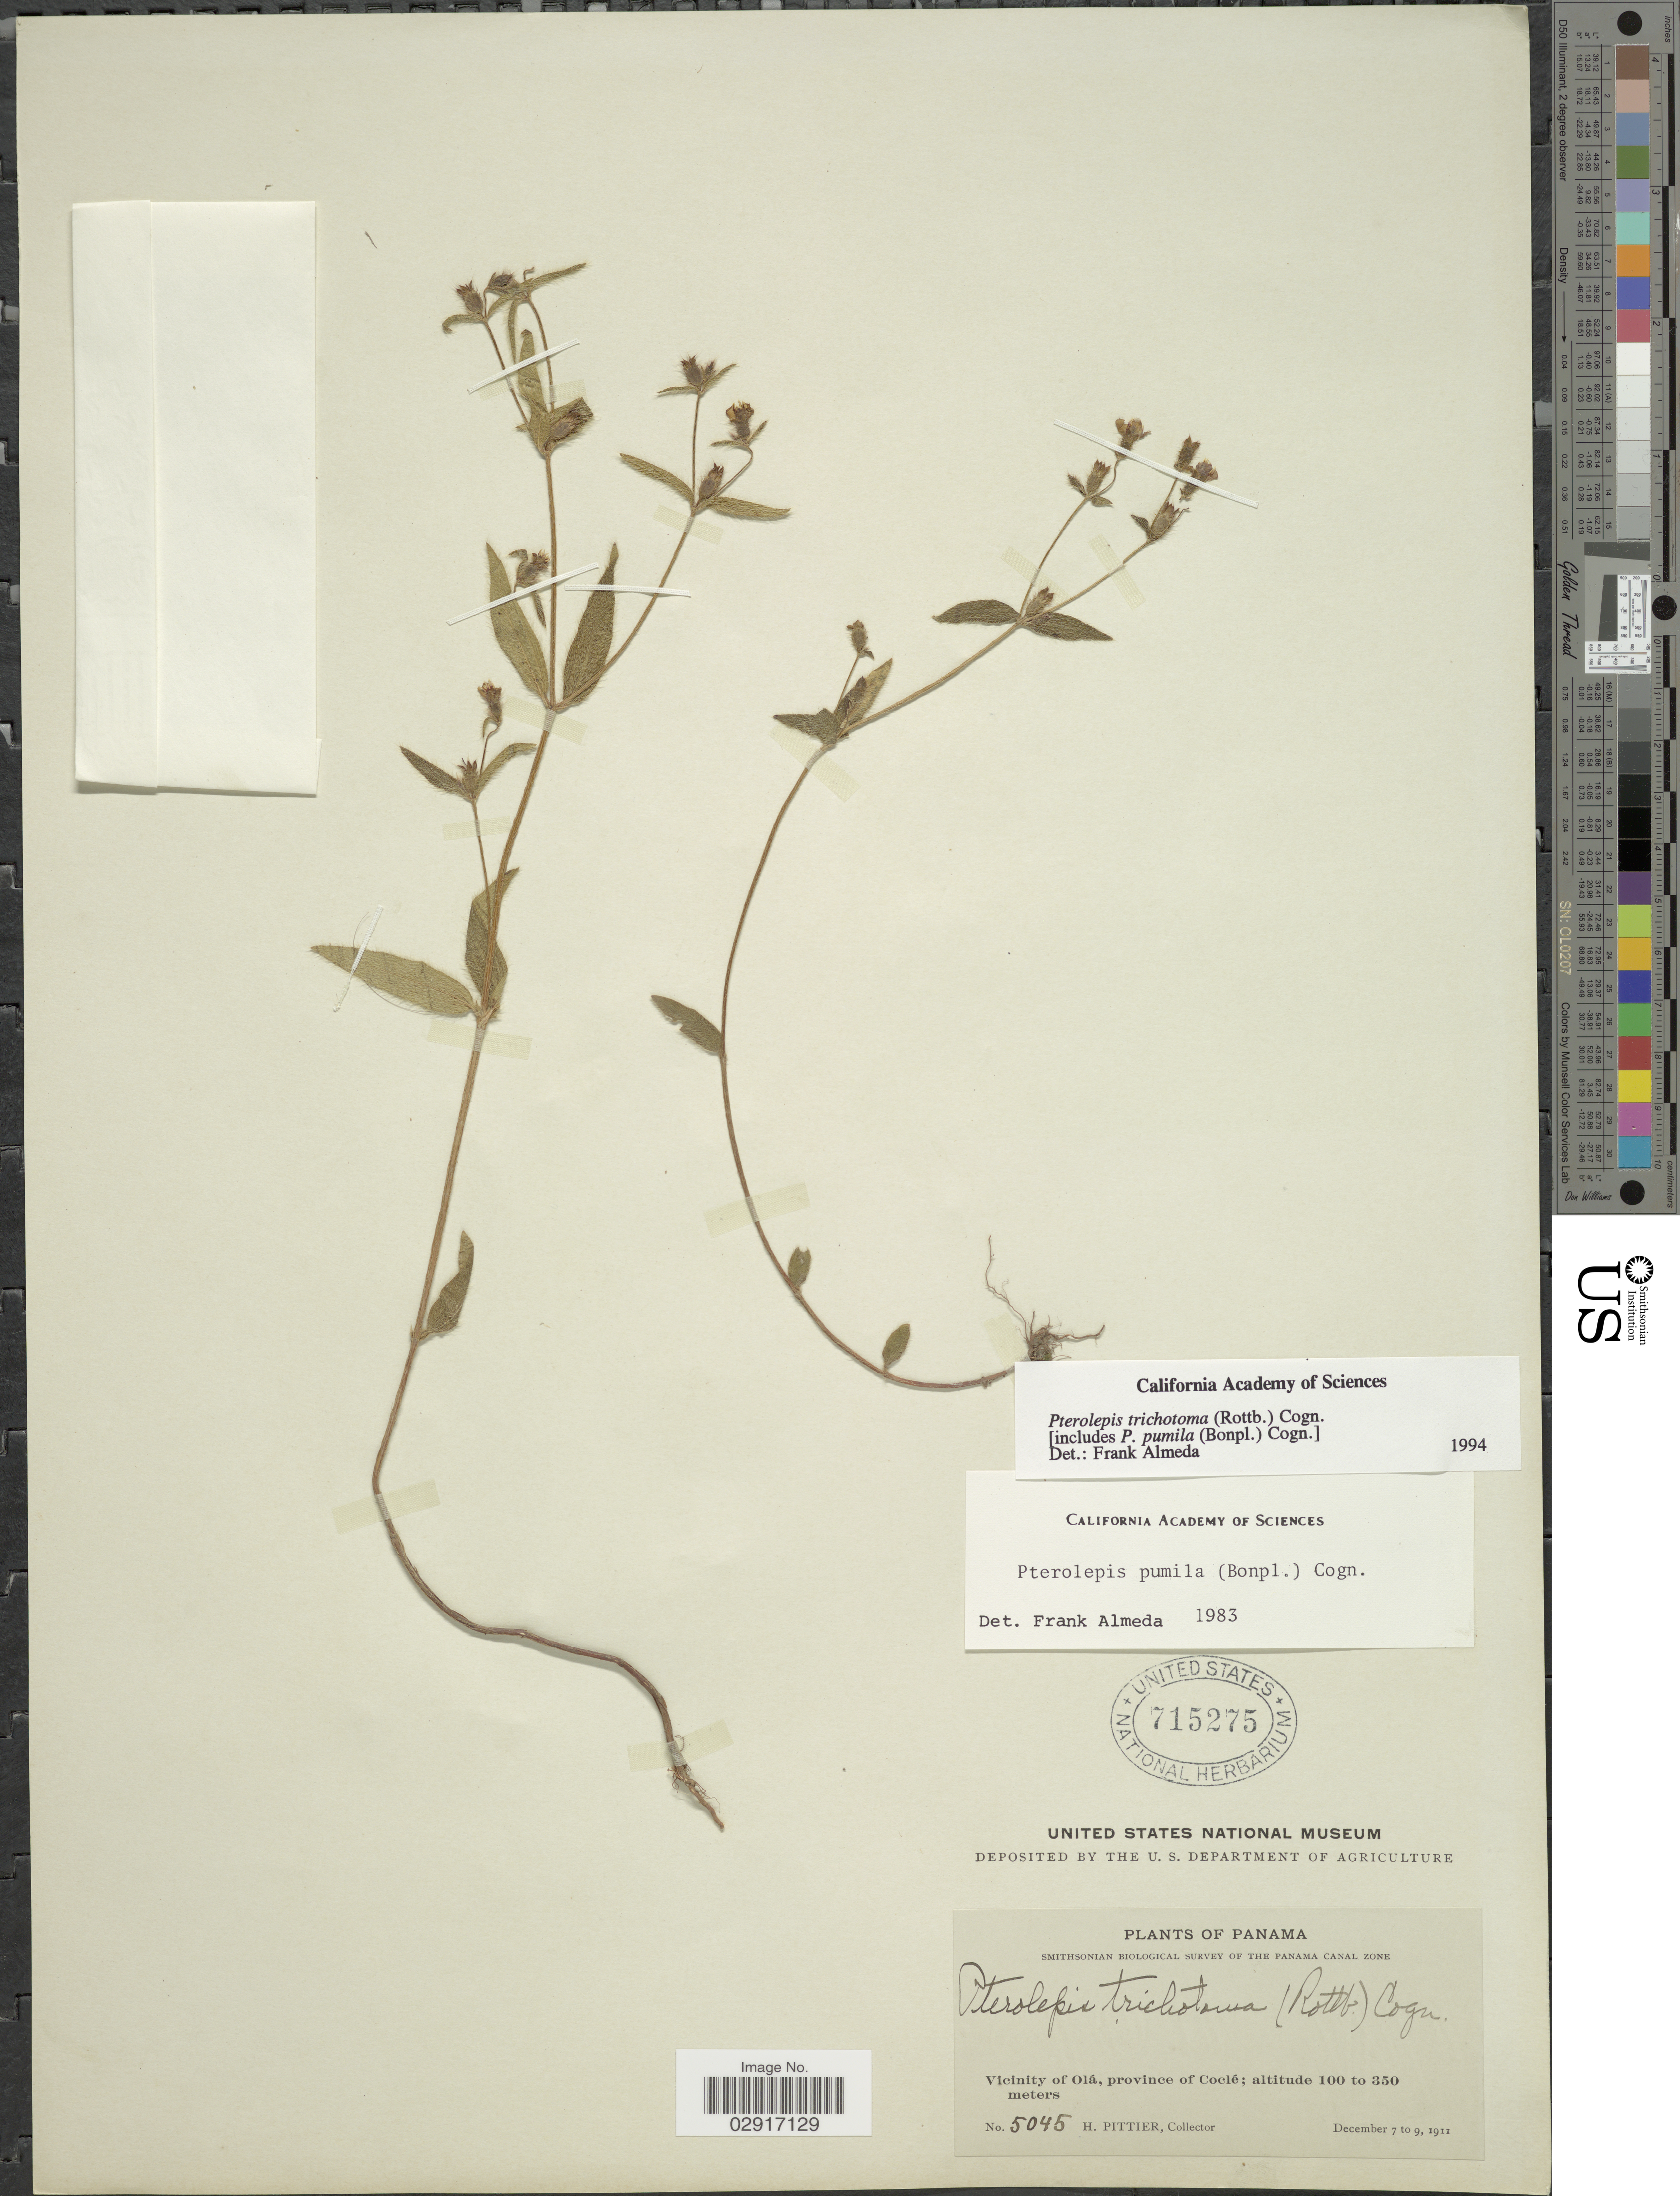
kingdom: Plantae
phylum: Tracheophyta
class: Magnoliopsida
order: Myrtales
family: Melastomataceae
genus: Pterolepis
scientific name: Pterolepis trichotoma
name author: (Rottb.) Cogn.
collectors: H. F. Pittier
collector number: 5045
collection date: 1911-12-07/1911-12-09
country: Panama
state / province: Coclé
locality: Vicinity of Olá.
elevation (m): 100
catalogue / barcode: US 715275